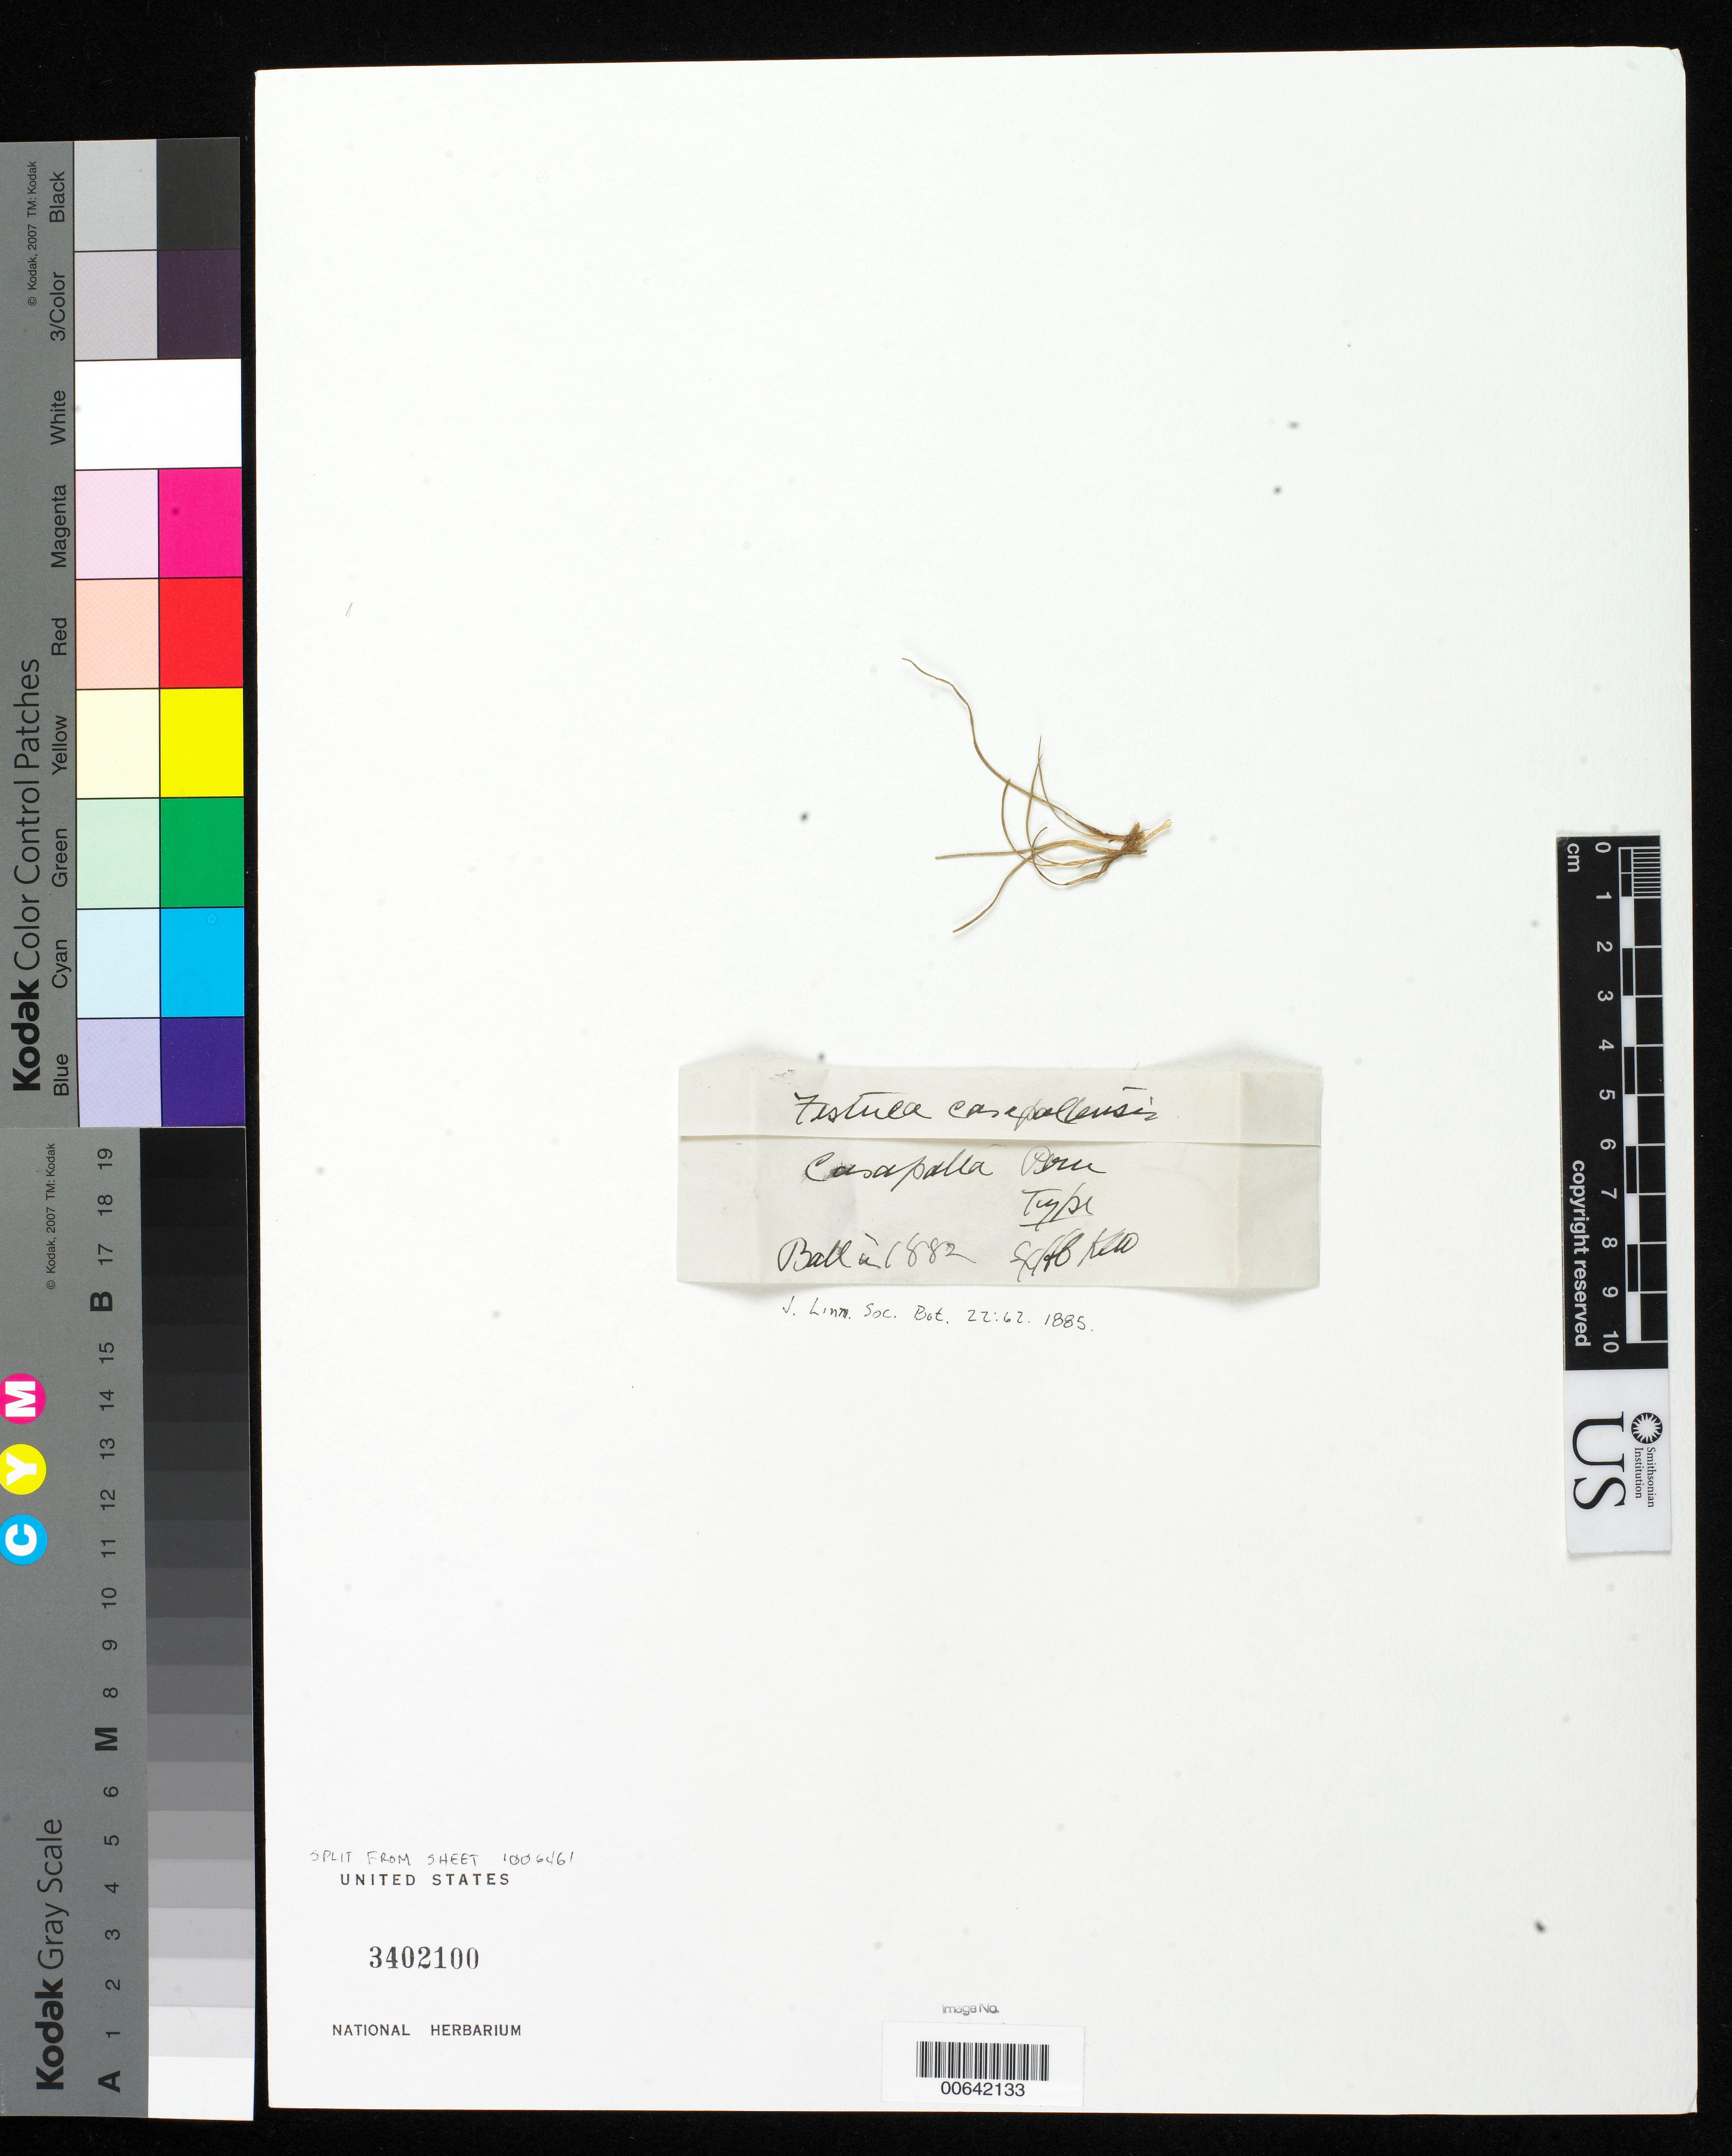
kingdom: Plantae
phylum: Tracheophyta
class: Liliopsida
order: Poales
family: Poaceae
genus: Festuca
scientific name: Festuca casapaltensis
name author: Ball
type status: Type Fragment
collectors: J. Ball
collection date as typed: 1882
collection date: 1882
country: Peru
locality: above Casapalta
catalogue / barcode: US 3402100